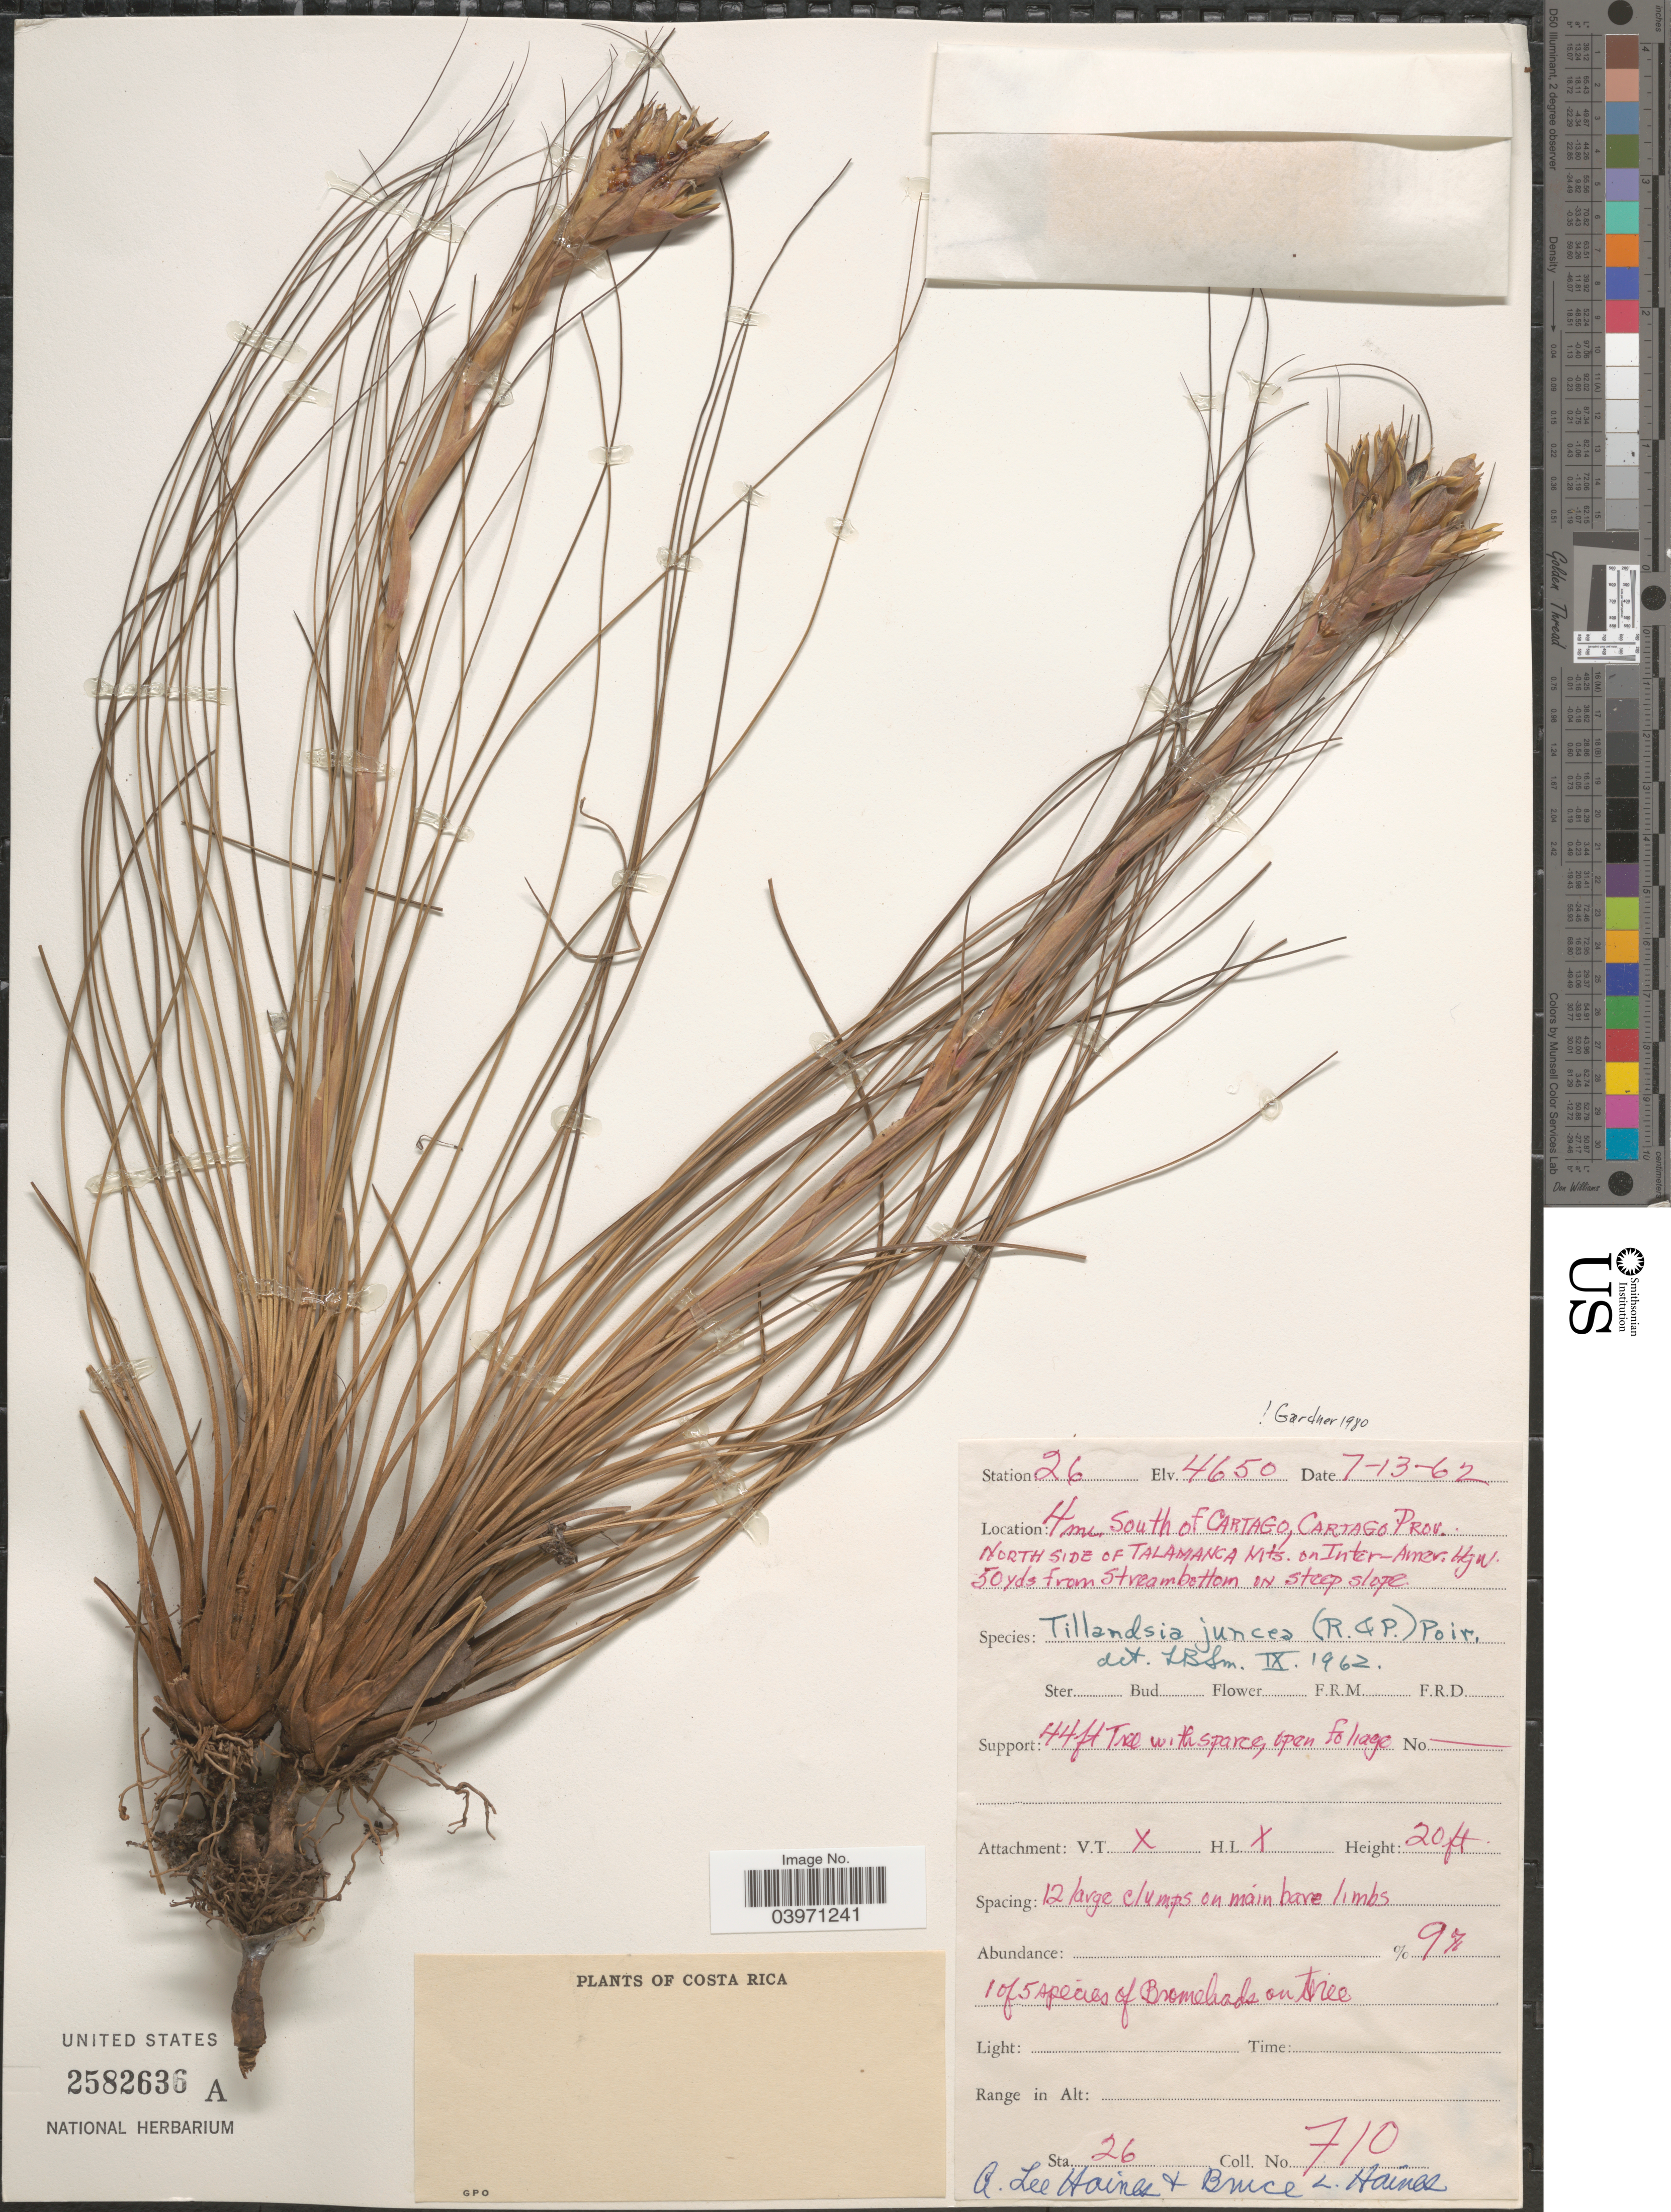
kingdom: Plantae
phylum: Tracheophyta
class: Liliopsida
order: Poales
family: Bromeliaceae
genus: Tillandsia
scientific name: Tillandsia juncea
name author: (Ruiz & Pav.) Poir.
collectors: A. L. Haines & B. L. Haines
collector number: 710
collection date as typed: Transcribed d/m/y: 13/7/62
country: Costa Rica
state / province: Cartago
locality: Station 26. 4 mi south of Cartago. North side of Talamanca Mts. on Inter-Amer. Hgw. 50 yds from streambottom on steep slope.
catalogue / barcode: US 2582636A